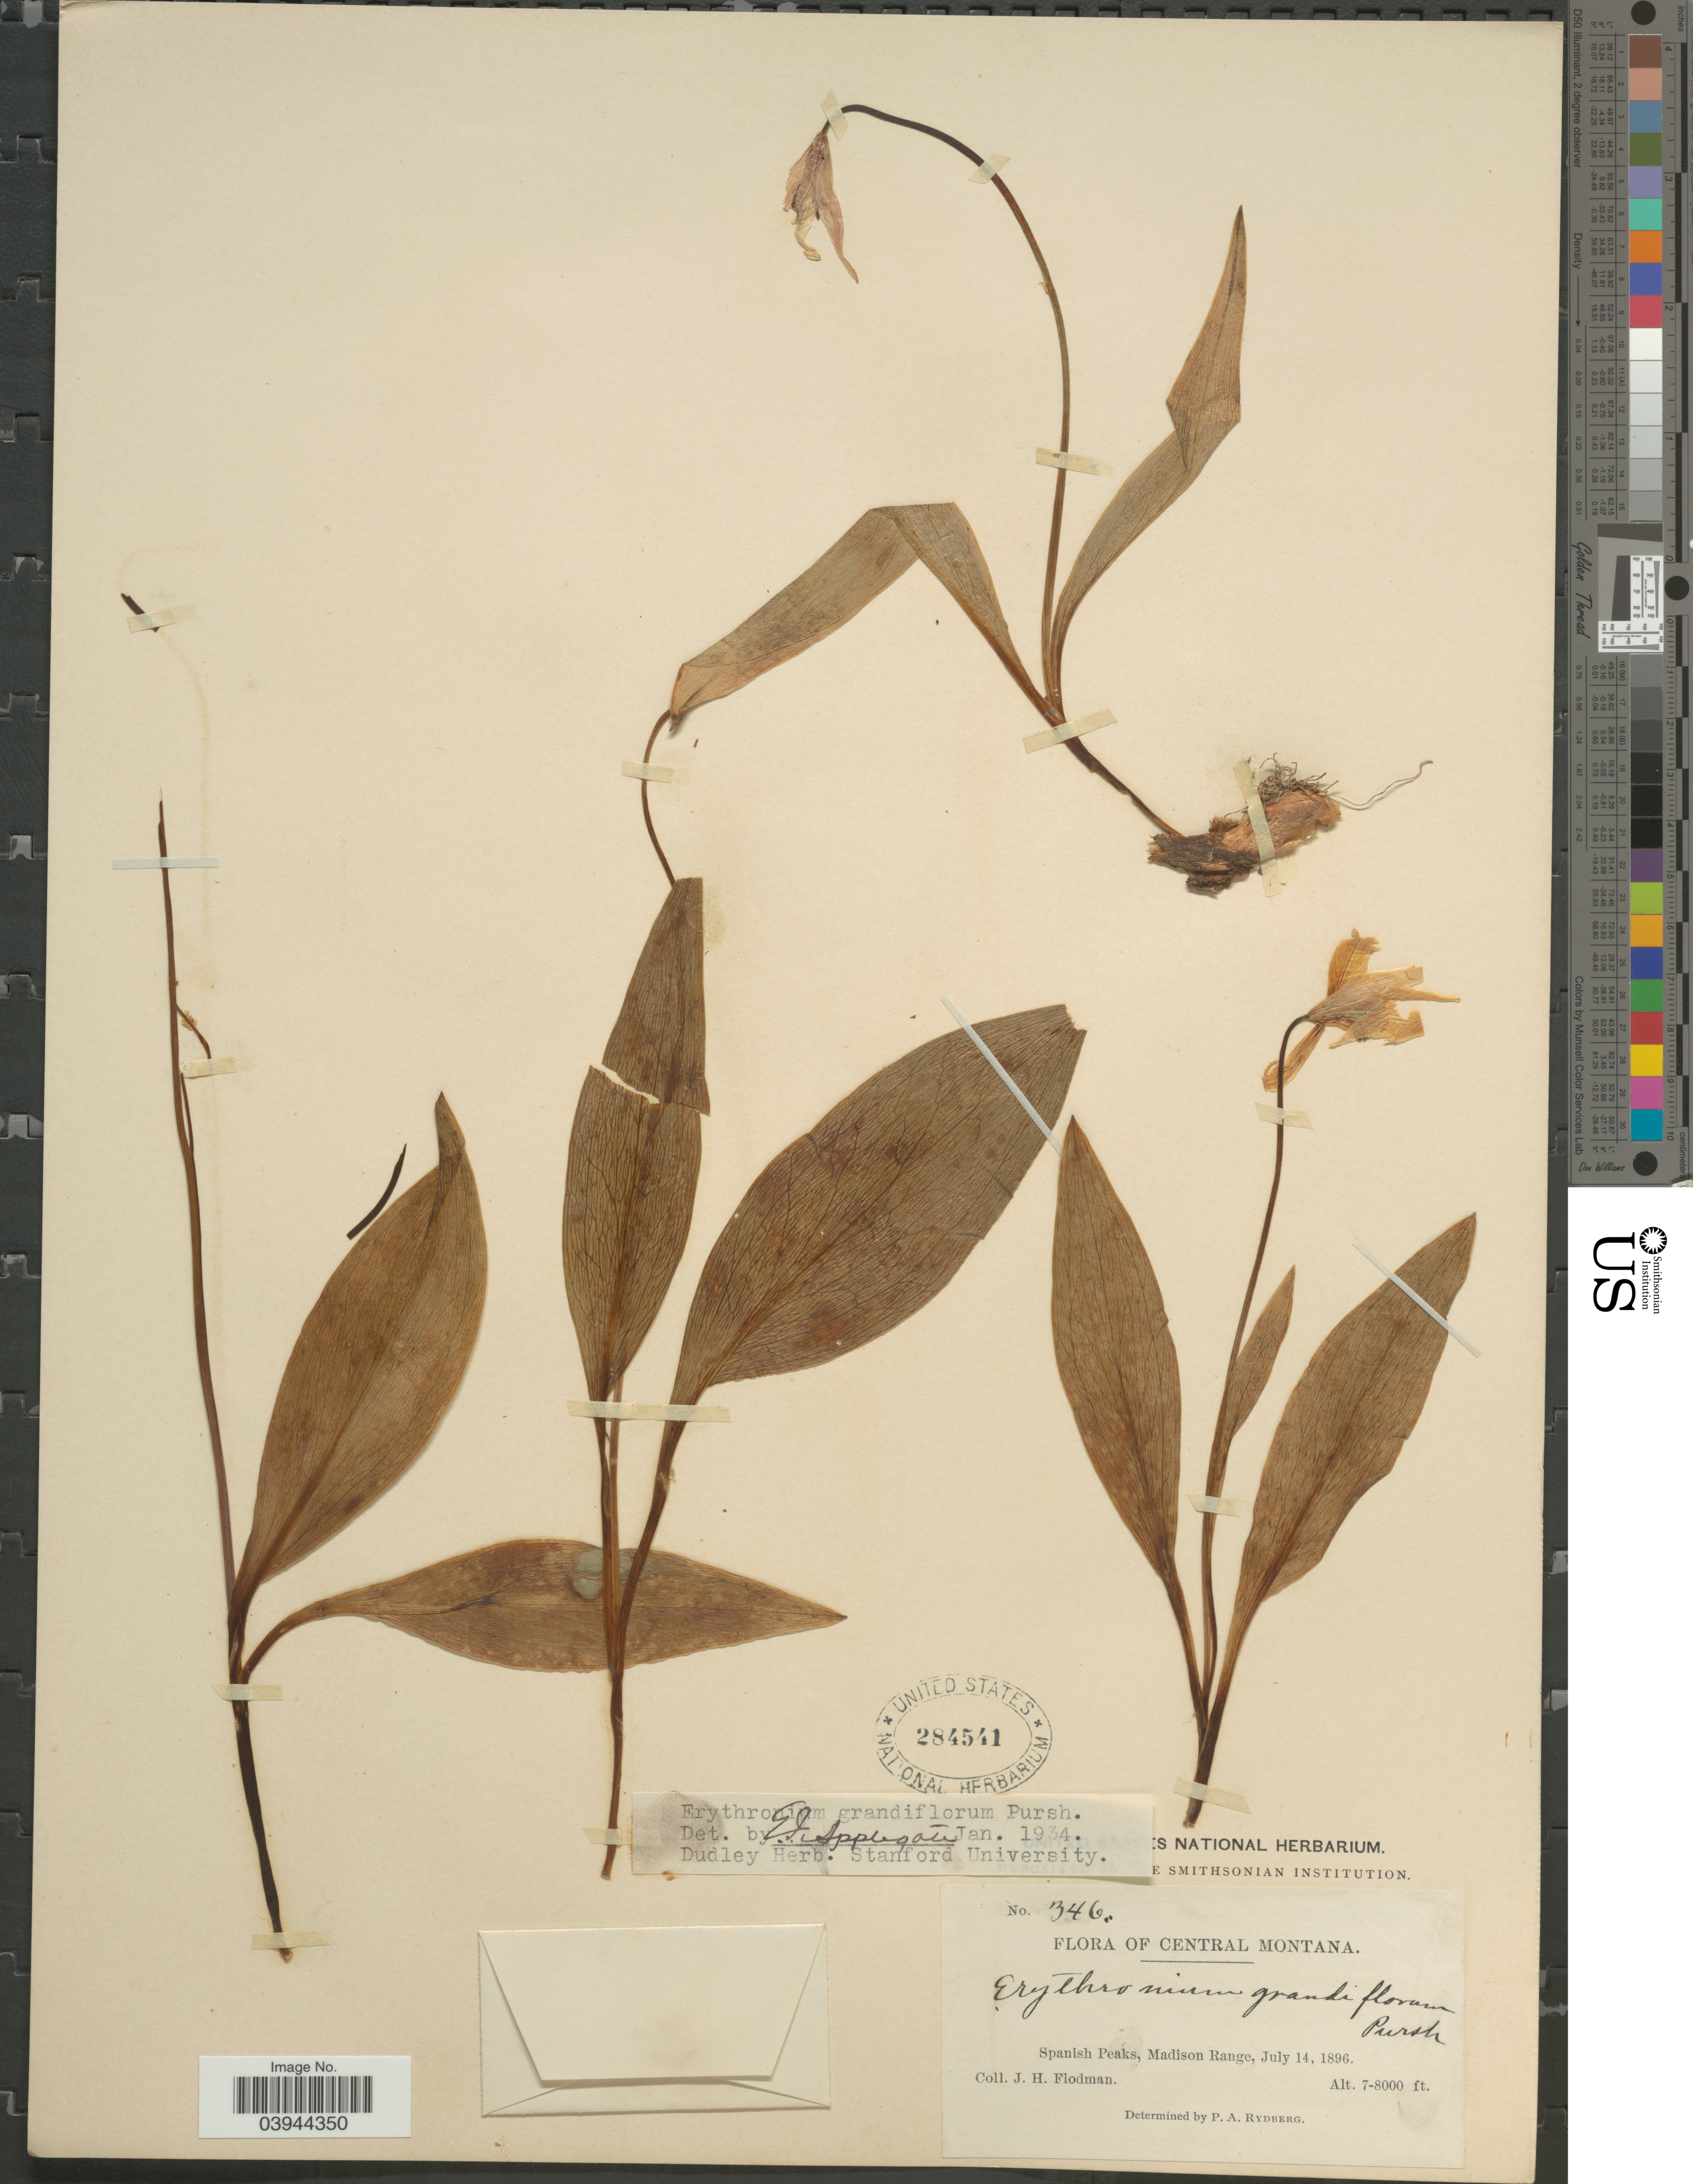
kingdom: Plantae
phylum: Tracheophyta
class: Liliopsida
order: Liliales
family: Liliaceae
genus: Erythronium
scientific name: Erythronium grandiflorum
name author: Pursh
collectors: J. Flodman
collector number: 346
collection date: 1896-07-14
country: United States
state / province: Montana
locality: Central Montana. Spanish Peaks, Madison Range.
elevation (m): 2134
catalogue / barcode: US 284541